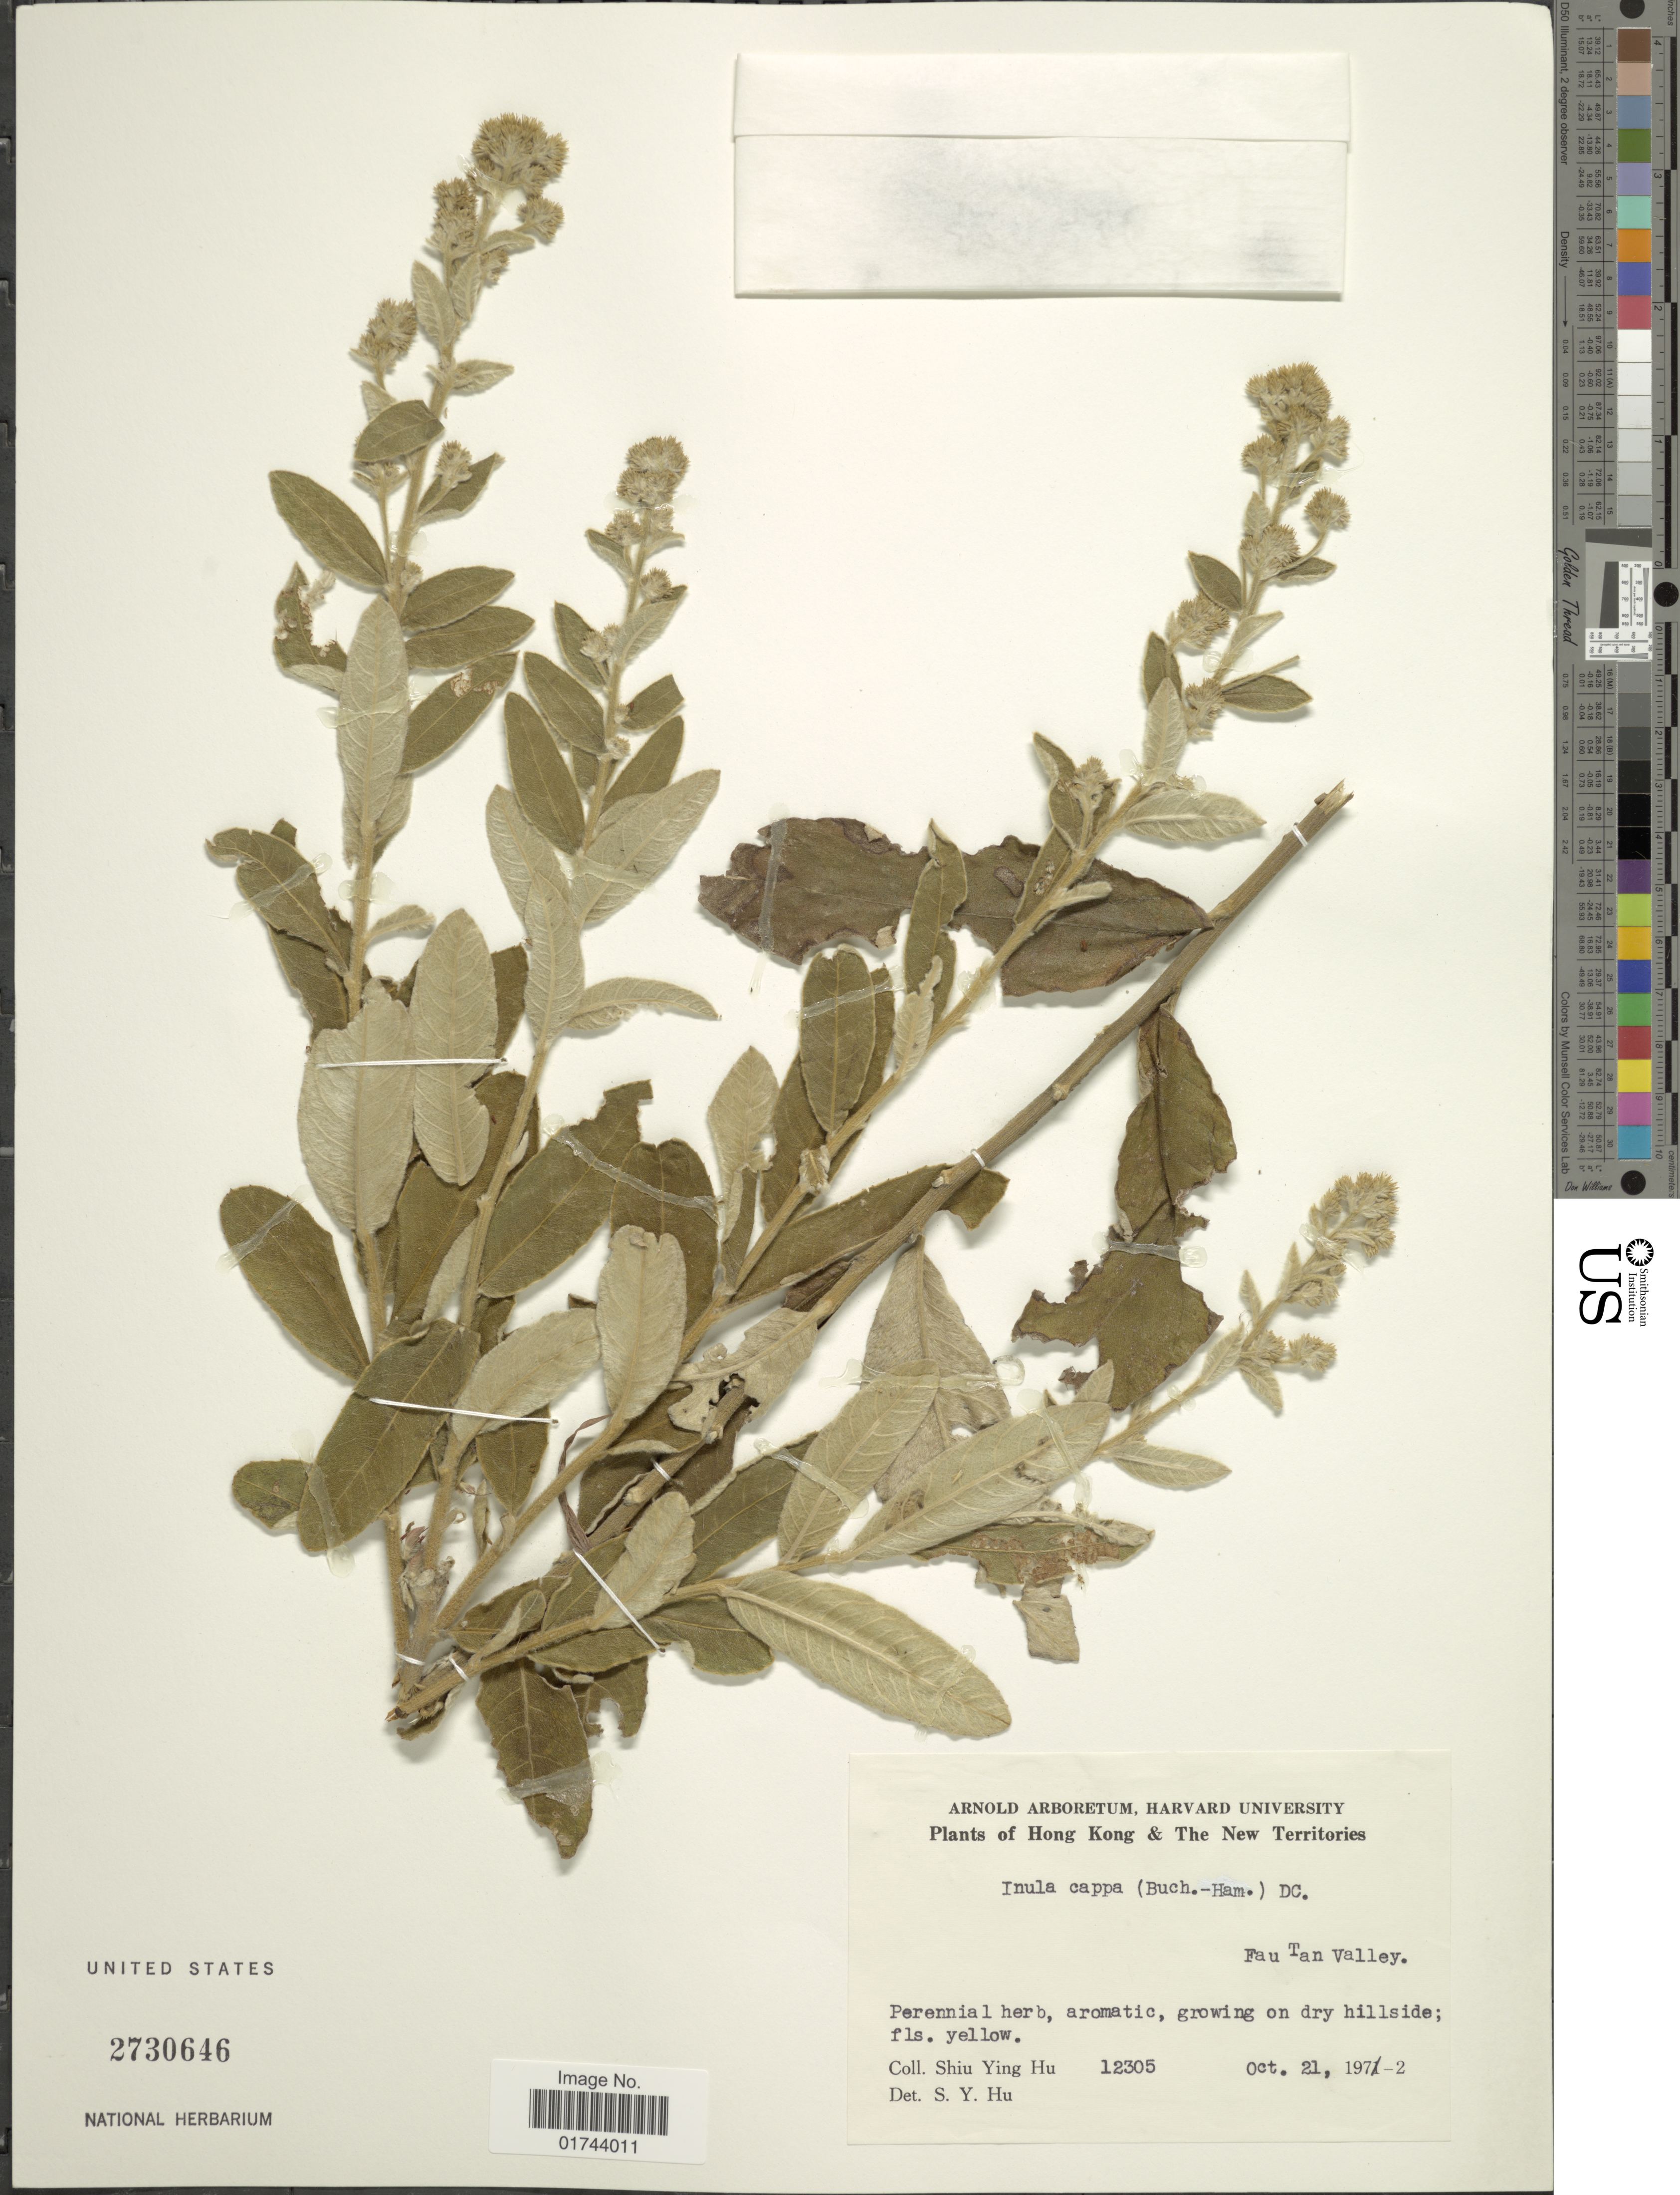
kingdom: Plantae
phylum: Tracheophyta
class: Magnoliopsida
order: Asterales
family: Asteraceae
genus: Inula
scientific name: Inula cappa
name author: (Buch.-Ham. ex D. Don) DC.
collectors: S. Y. Hu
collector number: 12305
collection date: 1972-10-21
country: China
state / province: Hong Kong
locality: Hong Kong & The New Territories, Fau Tan Valley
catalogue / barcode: US 2730646